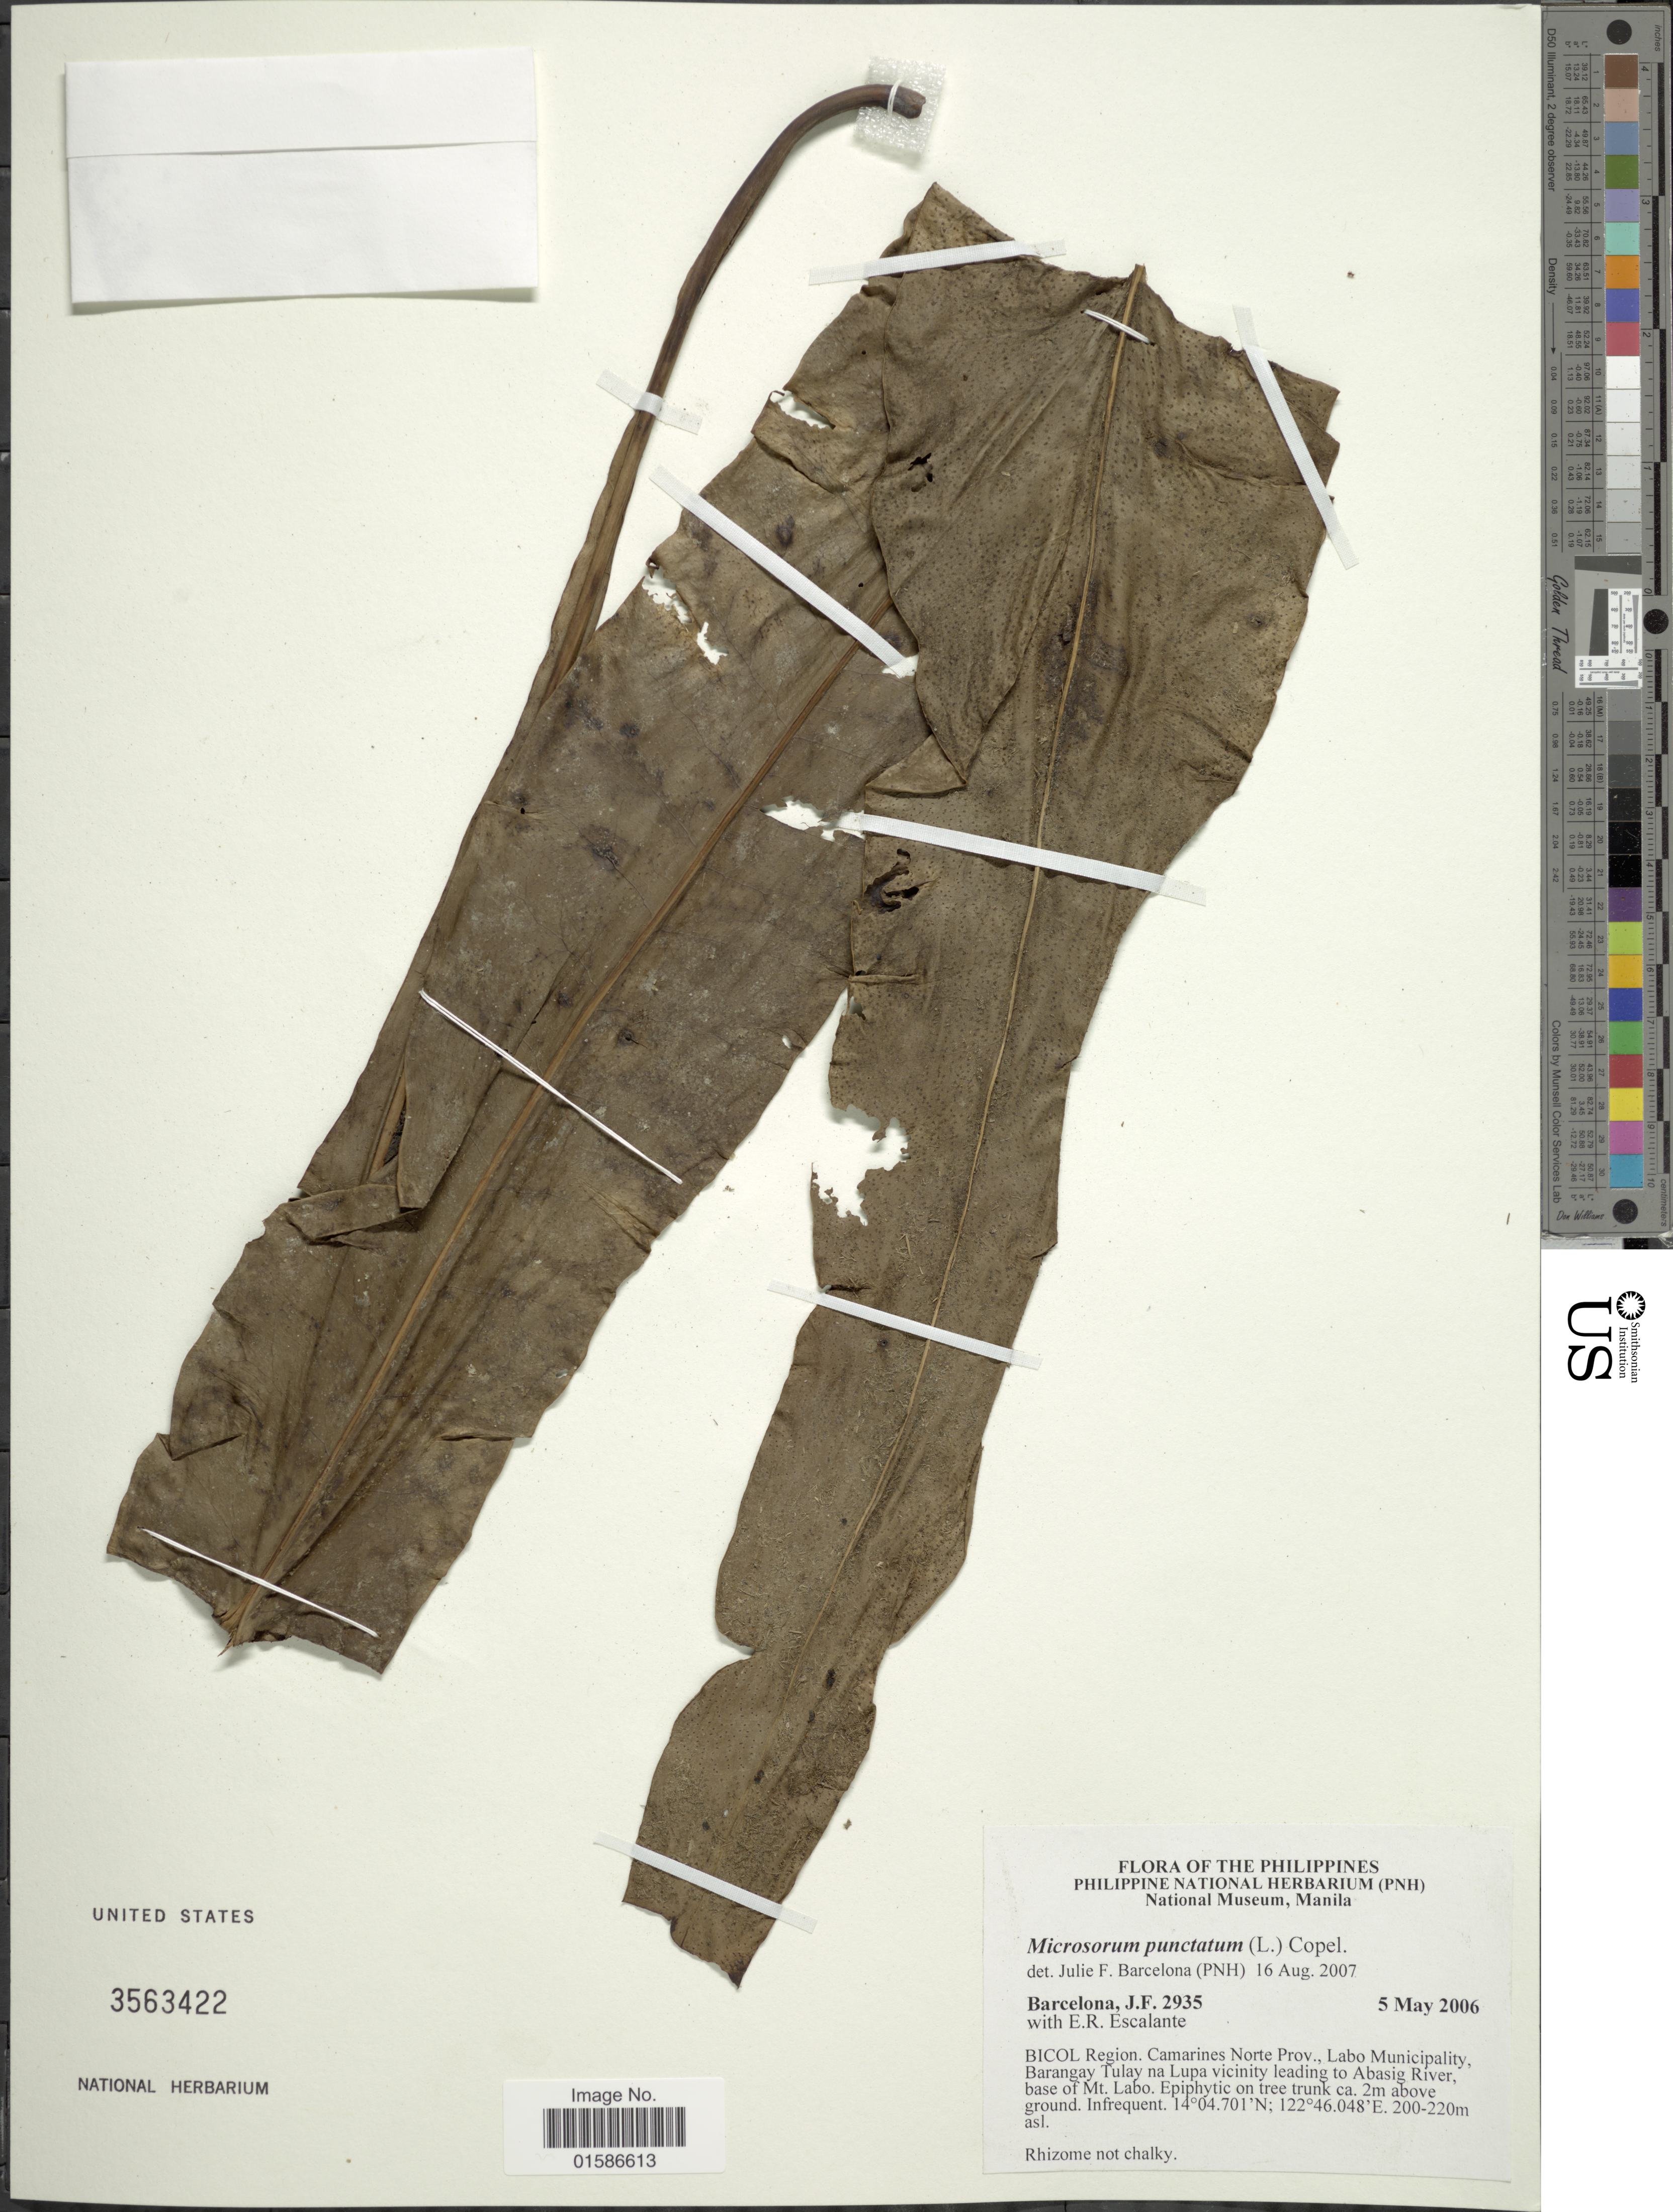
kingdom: Plantae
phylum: Tracheophyta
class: Polypodiopsida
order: Polypodiales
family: Polypodiaceae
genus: Microsorum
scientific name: Microsorum punctatum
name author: (L.) Copel.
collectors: J. F. Barcelona & E. Escalante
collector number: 2935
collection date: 2006-05-05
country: Philippines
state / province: Bicol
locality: Bicol Region. Camarines Norte Prov., Labo Municipality, Barangay Tukay na Lupa vicinity leading to Abasig River, base of Mt Labo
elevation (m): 200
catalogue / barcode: US 3563422